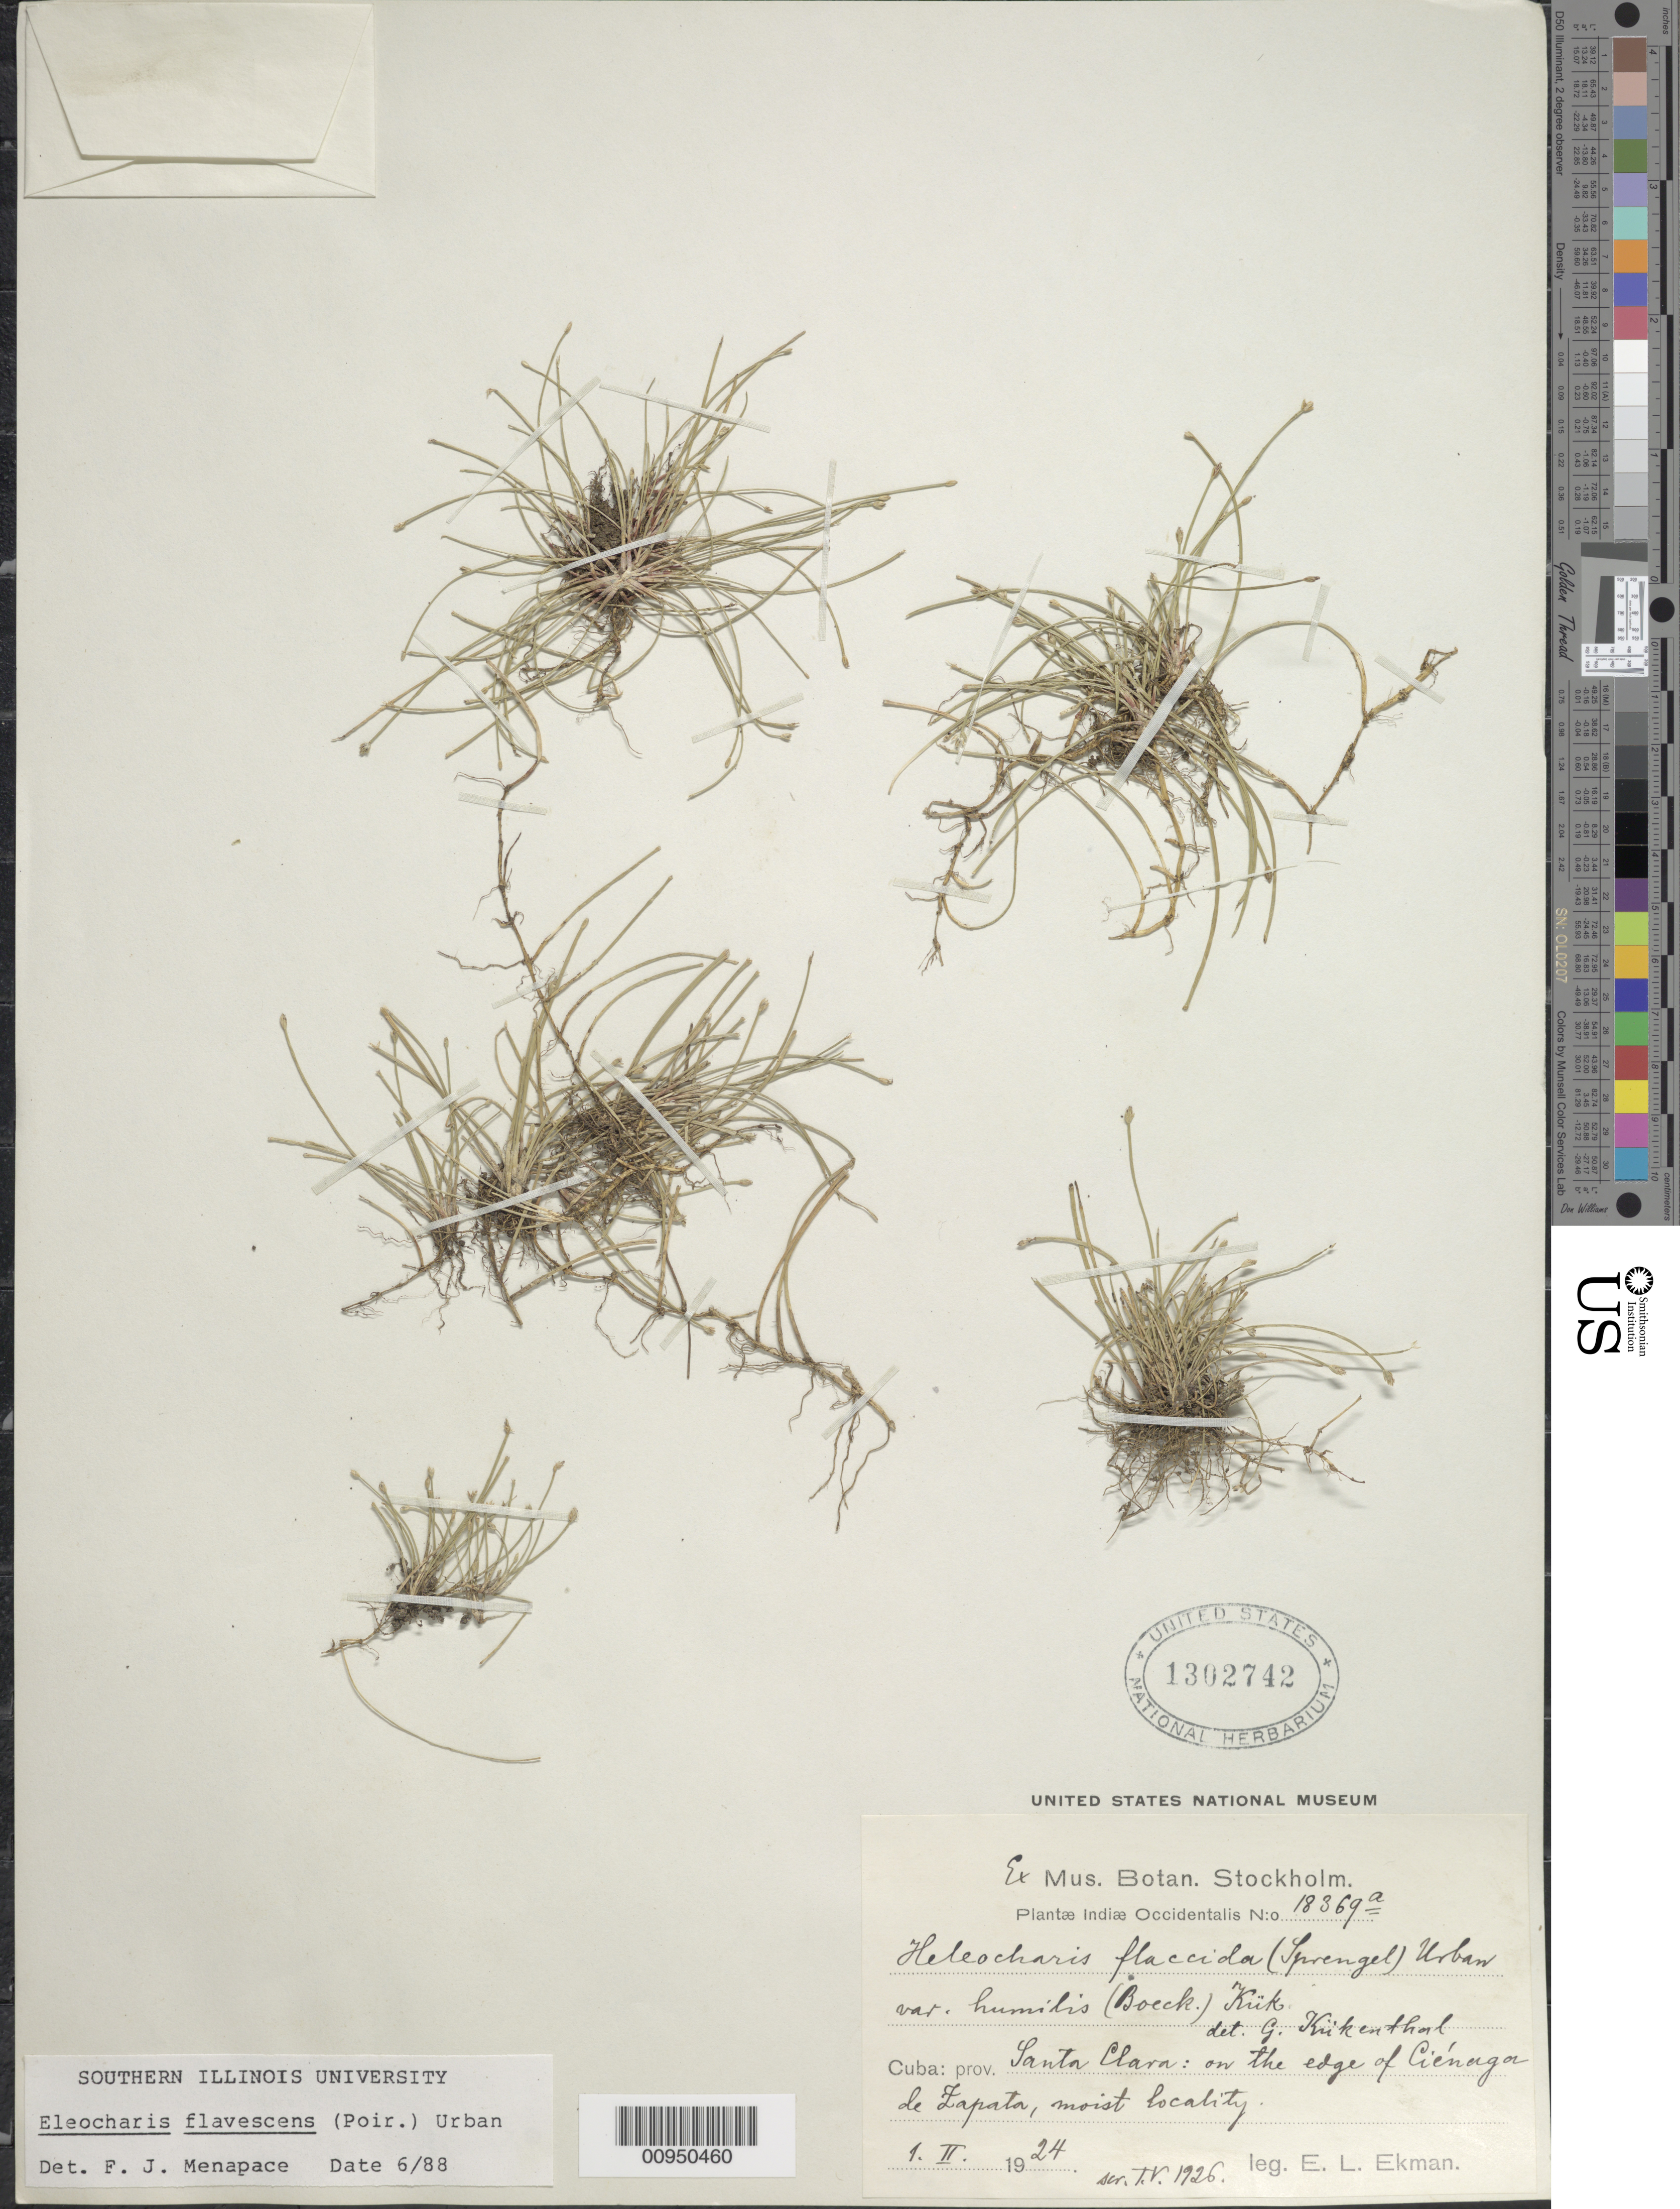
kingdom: Plantae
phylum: Tracheophyta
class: Liliopsida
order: Poales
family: Cyperaceae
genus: Eleocharis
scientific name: Eleocharis flavescens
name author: (Poir.) Urb.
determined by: Menapace, F. J.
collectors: E. L. Ekman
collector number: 18369A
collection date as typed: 01 Feb 1924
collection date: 1924-02-01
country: Cuba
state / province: Las Villas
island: Cuba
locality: On the edge of Ciénaga de Zapata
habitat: Moist locality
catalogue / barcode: US 1302742